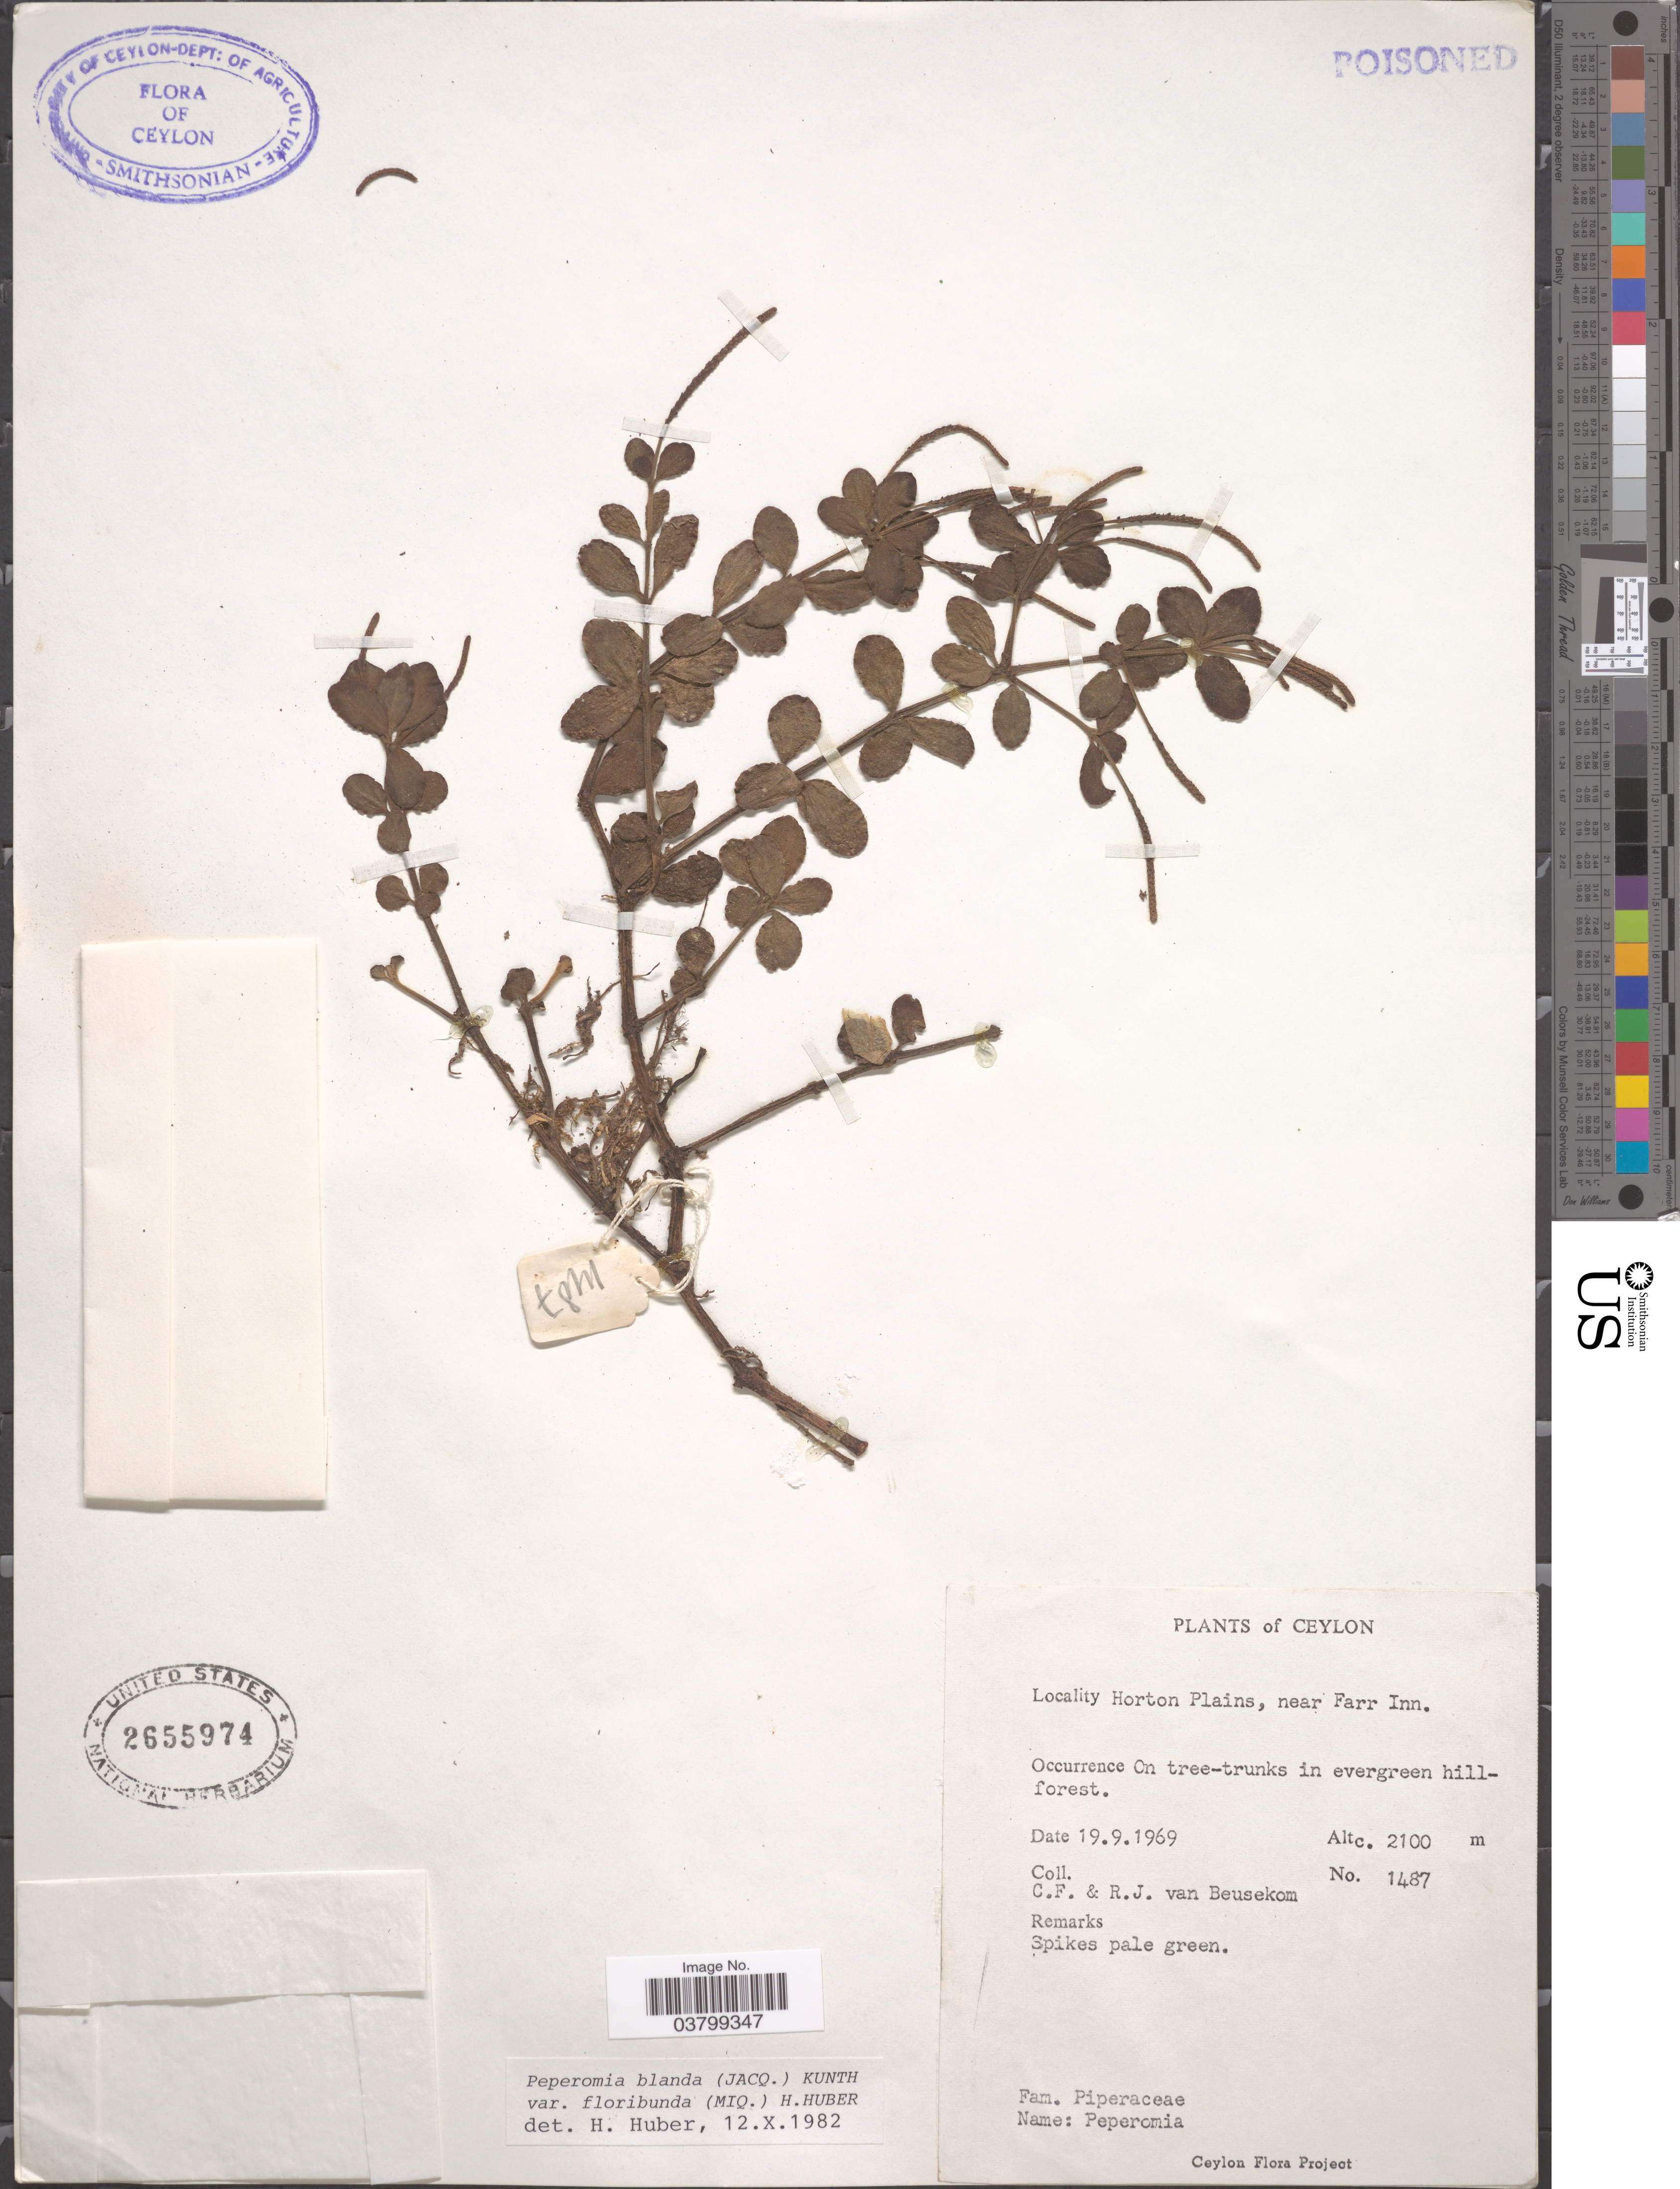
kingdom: Plantae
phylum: Tracheophyta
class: Magnoliopsida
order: Piperales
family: Piperaceae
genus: Peperomia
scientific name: Peperomia blanda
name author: (Jacq.) Kunth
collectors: C. F. Beusekom & R. Beusekom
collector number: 1487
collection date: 1969-09-19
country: Sri Lanka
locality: Ceylon. Horton Plains, near Farr Inn.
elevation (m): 2100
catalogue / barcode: US 2655974